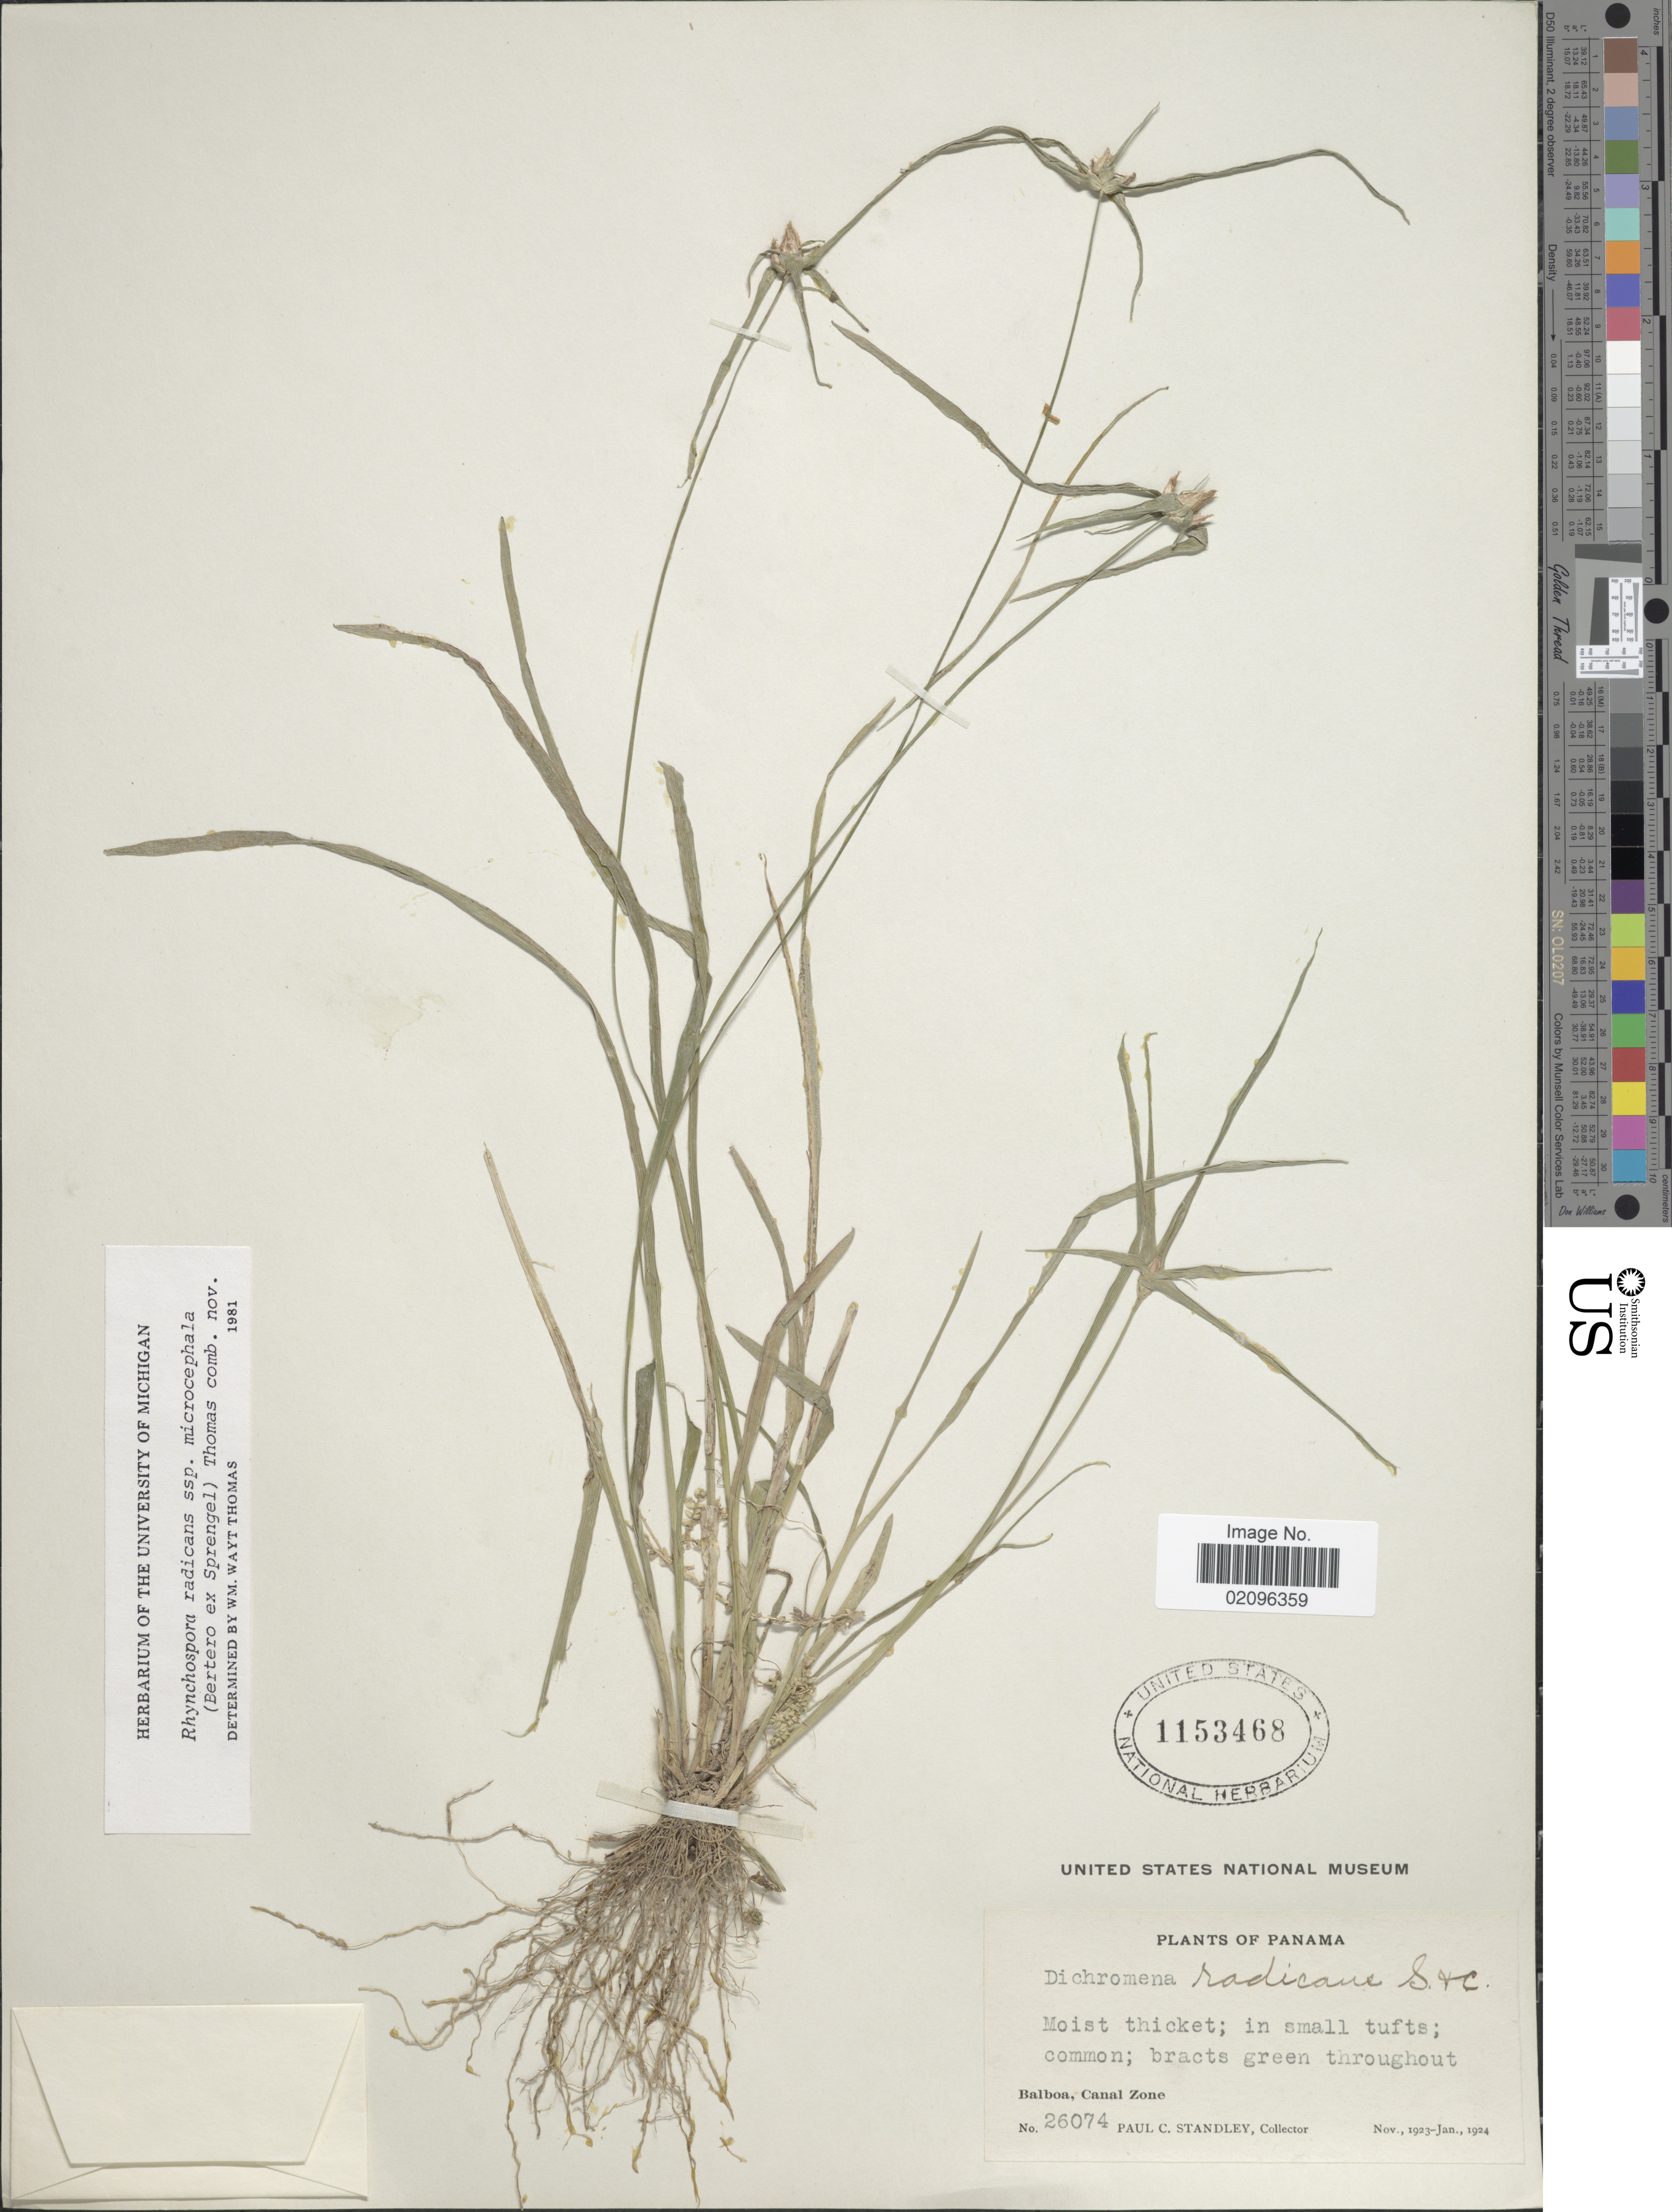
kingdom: Plantae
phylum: Tracheophyta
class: Liliopsida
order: Poales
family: Cyperaceae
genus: Rhynchospora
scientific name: Rhynchospora radicans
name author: (Schltdl. & Cham.) H. Pfeiff.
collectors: P. C. Standley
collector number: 26074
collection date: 1923-11/1924-01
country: Panama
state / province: Colón / Panamá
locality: Balboa, Canal Zone. Moist Thicket.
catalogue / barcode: US 1153468